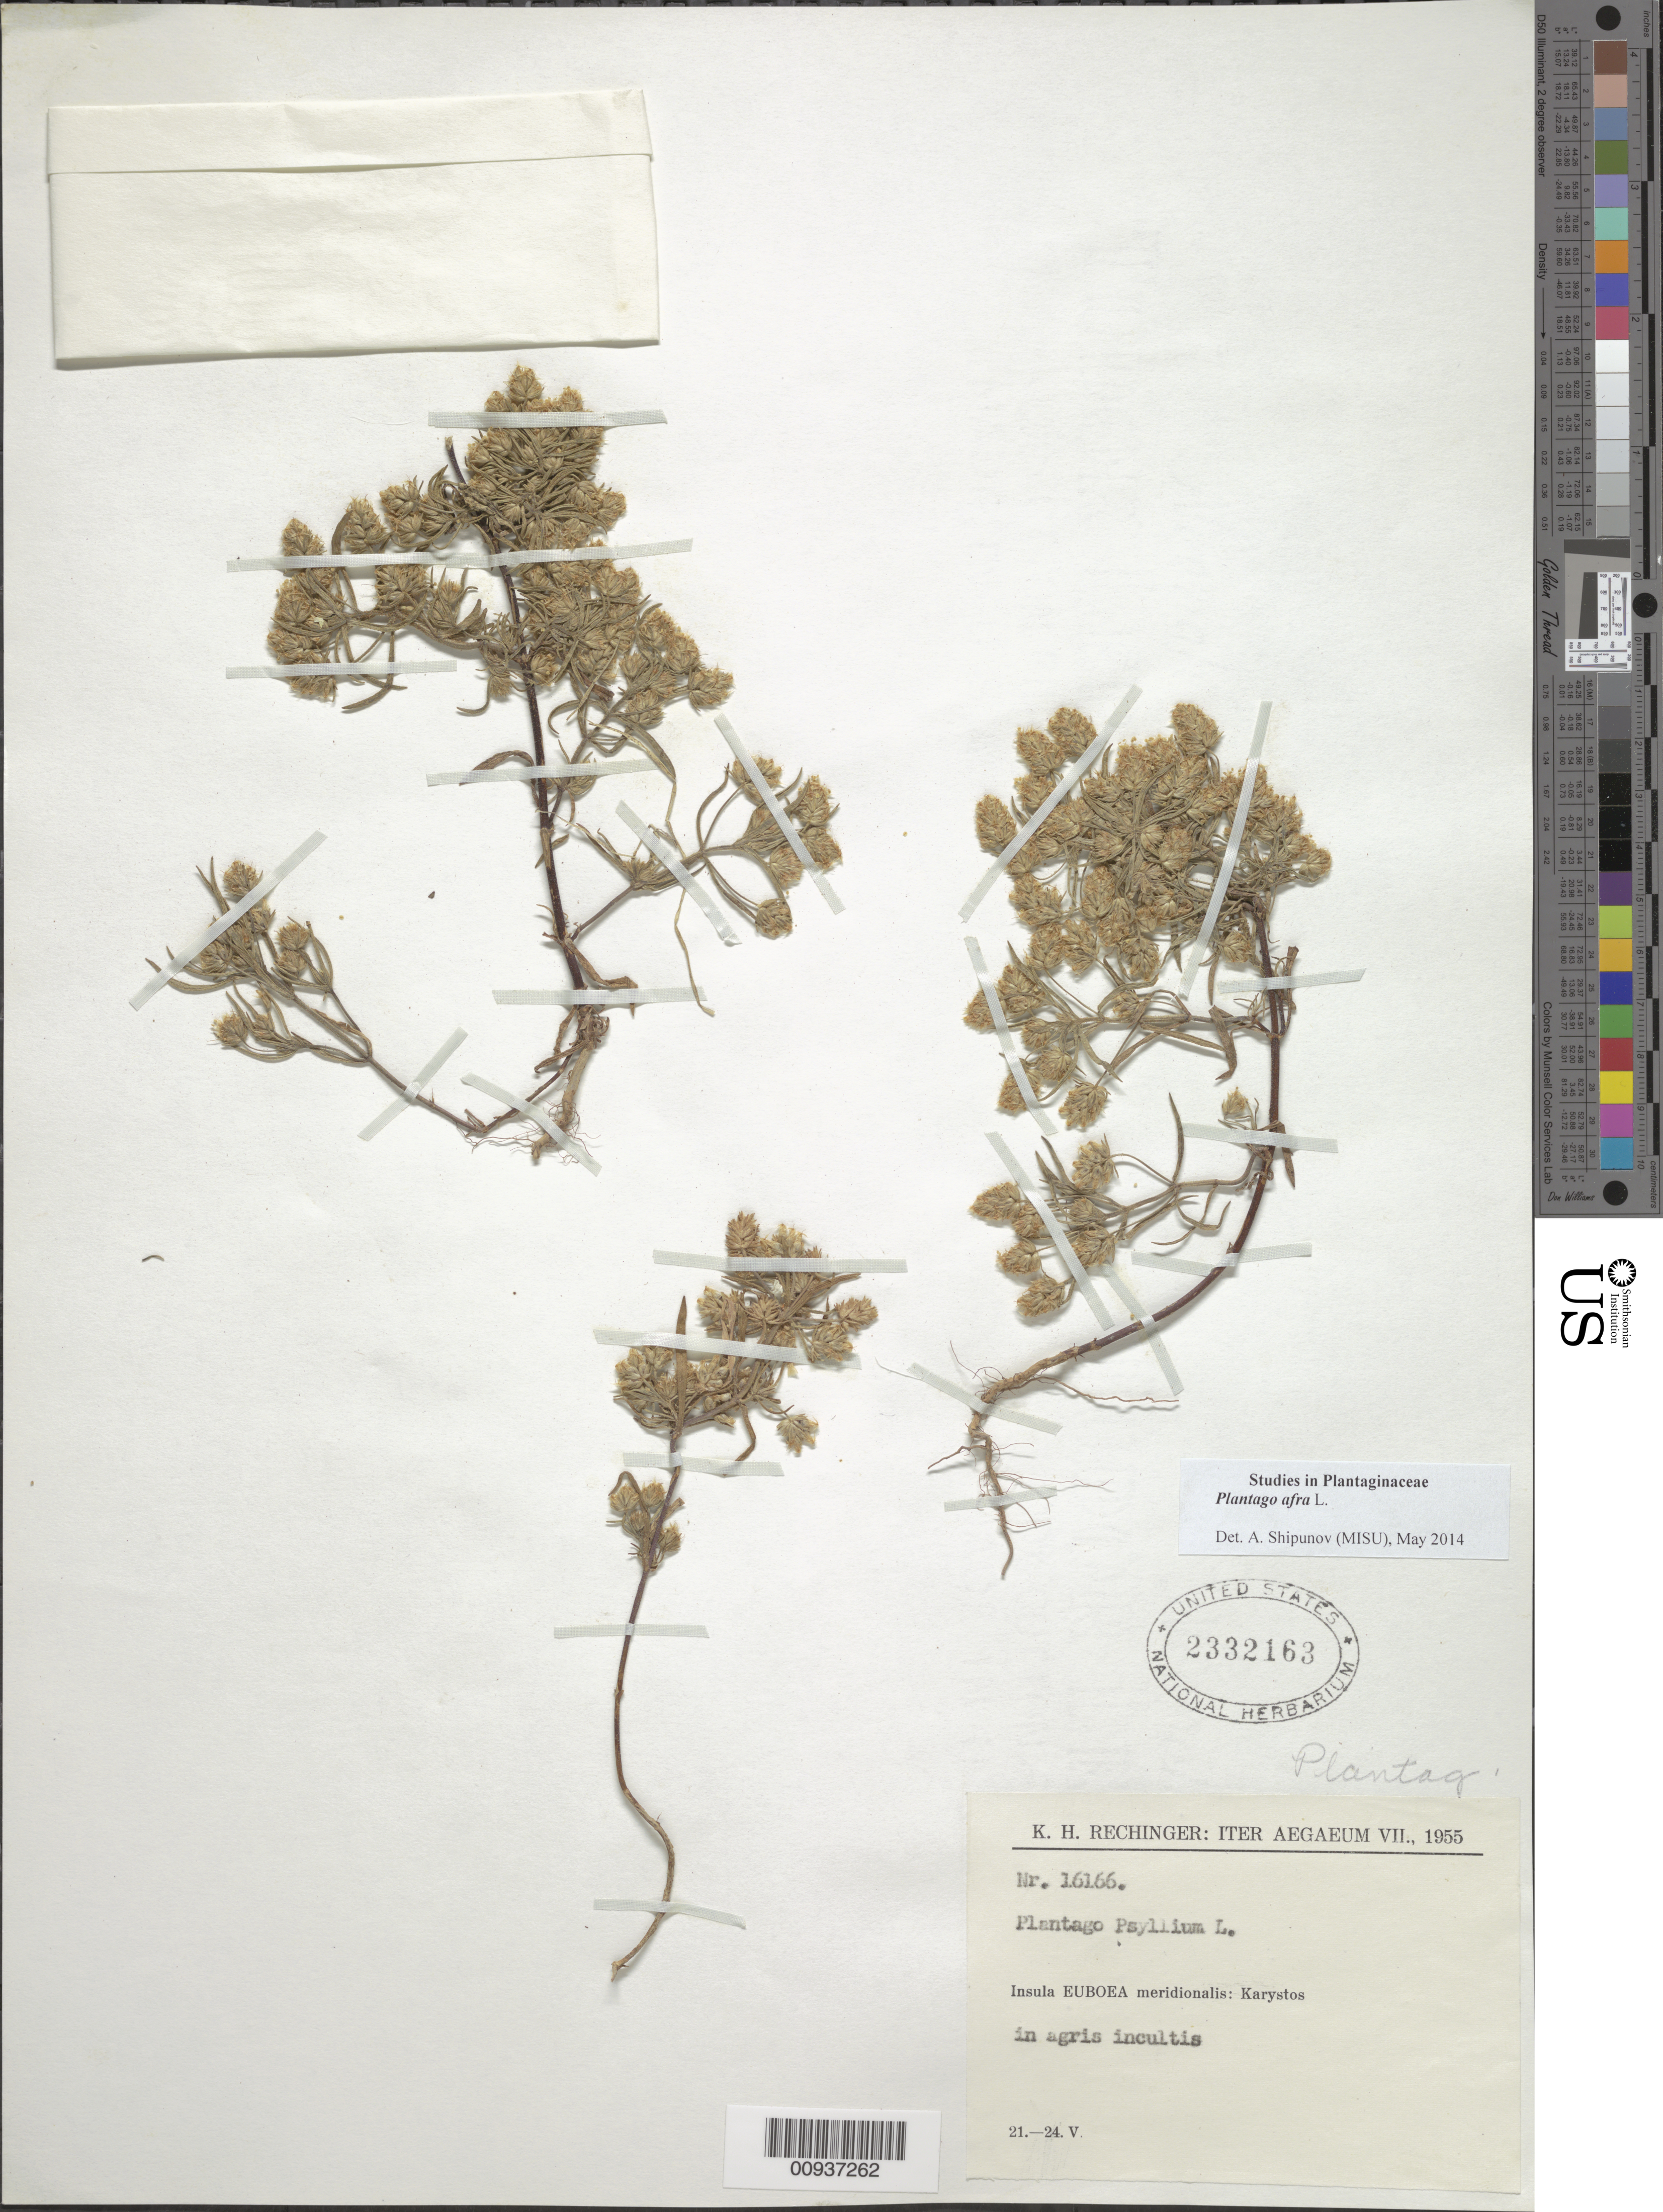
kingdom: Plantae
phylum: Tracheophyta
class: Magnoliopsida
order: Lamiales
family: Plantaginaceae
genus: Plantago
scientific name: Plantago afra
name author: L.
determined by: Shipunov, Alexey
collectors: K. H. Rechinger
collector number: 16166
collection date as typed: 21 May 1955 to 24 May 1955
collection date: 1955-05-21/1955-05-24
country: Greece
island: Euboea I.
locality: Insula Euboea meridionalis: Karystos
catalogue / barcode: US 2332163